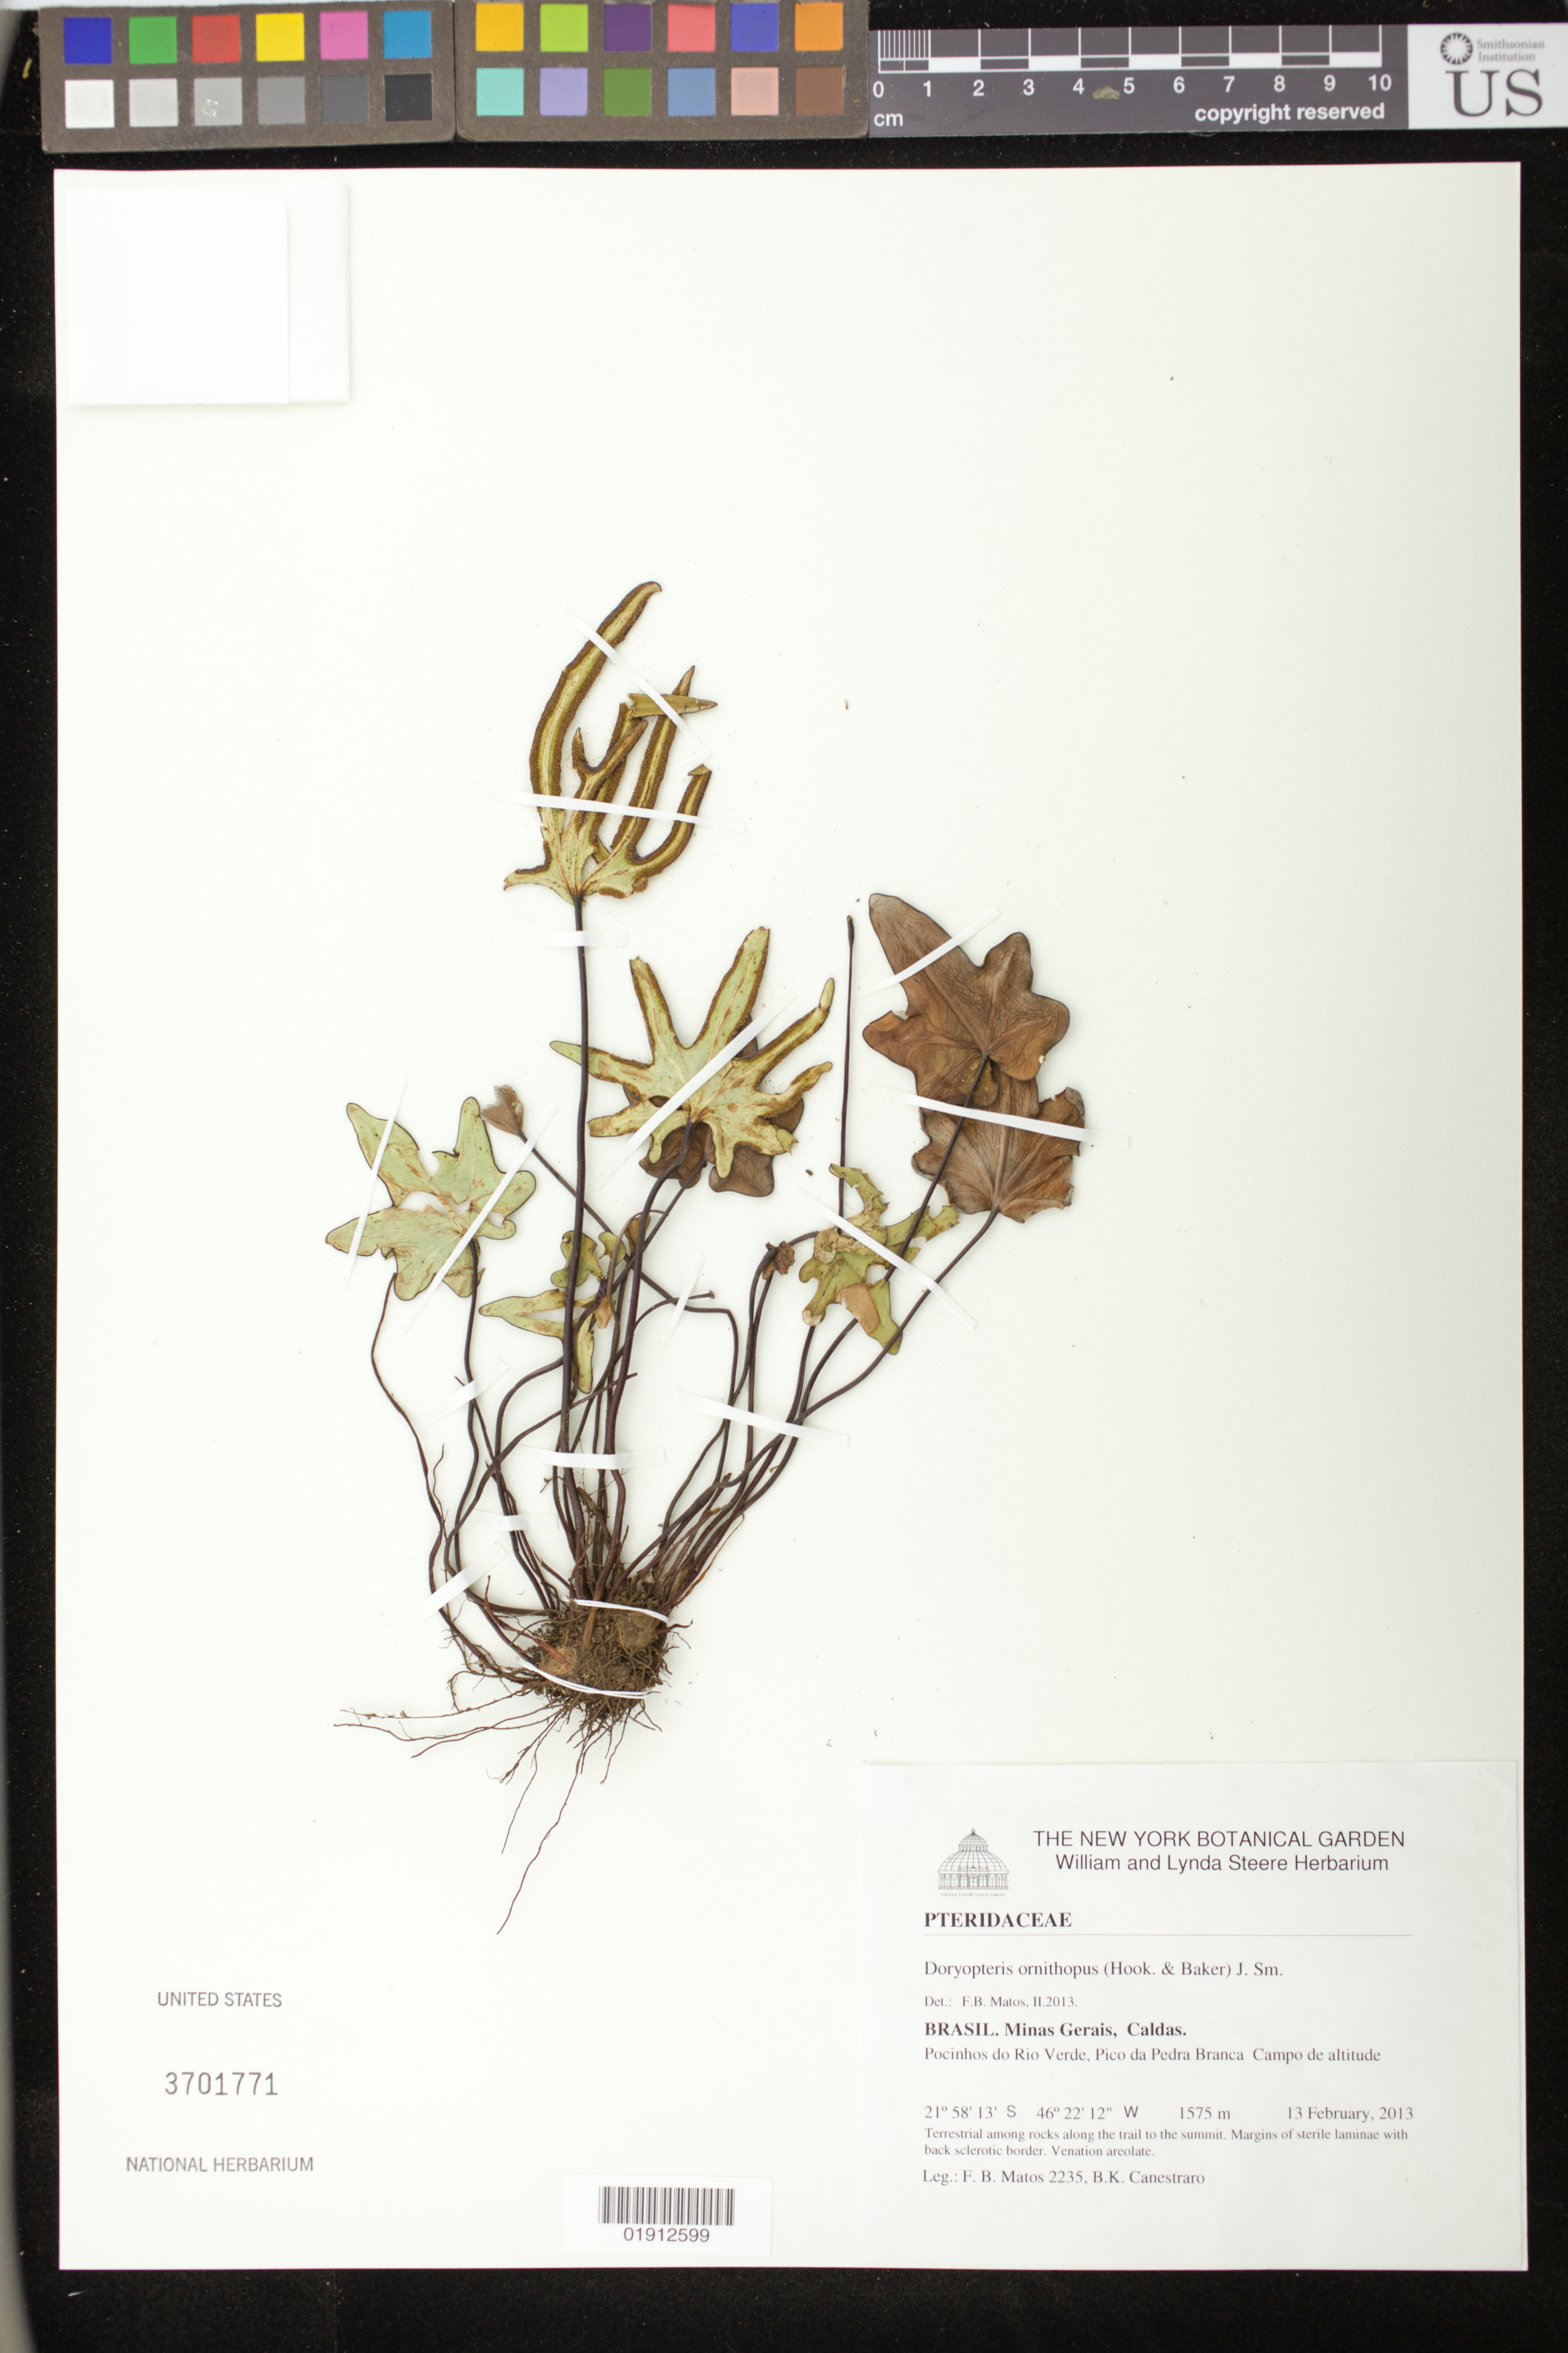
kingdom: Plantae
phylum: Tracheophyta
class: Polypodiopsida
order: Polypodiales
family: Pteridaceae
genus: Doryopteris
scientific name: Doryopteris ornithopus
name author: (Mett.) J. Sm.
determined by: Matos, F. B.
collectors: F. Matos & B. Canestraro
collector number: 2235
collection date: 2013-02-13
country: Brazil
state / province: Minas Gerais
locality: Caldas, Pocinhos do Rio Verde, Pico da Pedra Branca Campo de altitude.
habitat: Floresta Estacional Semidecidual. Among rocks along the trail to the summit.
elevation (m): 1575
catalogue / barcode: US 3701771